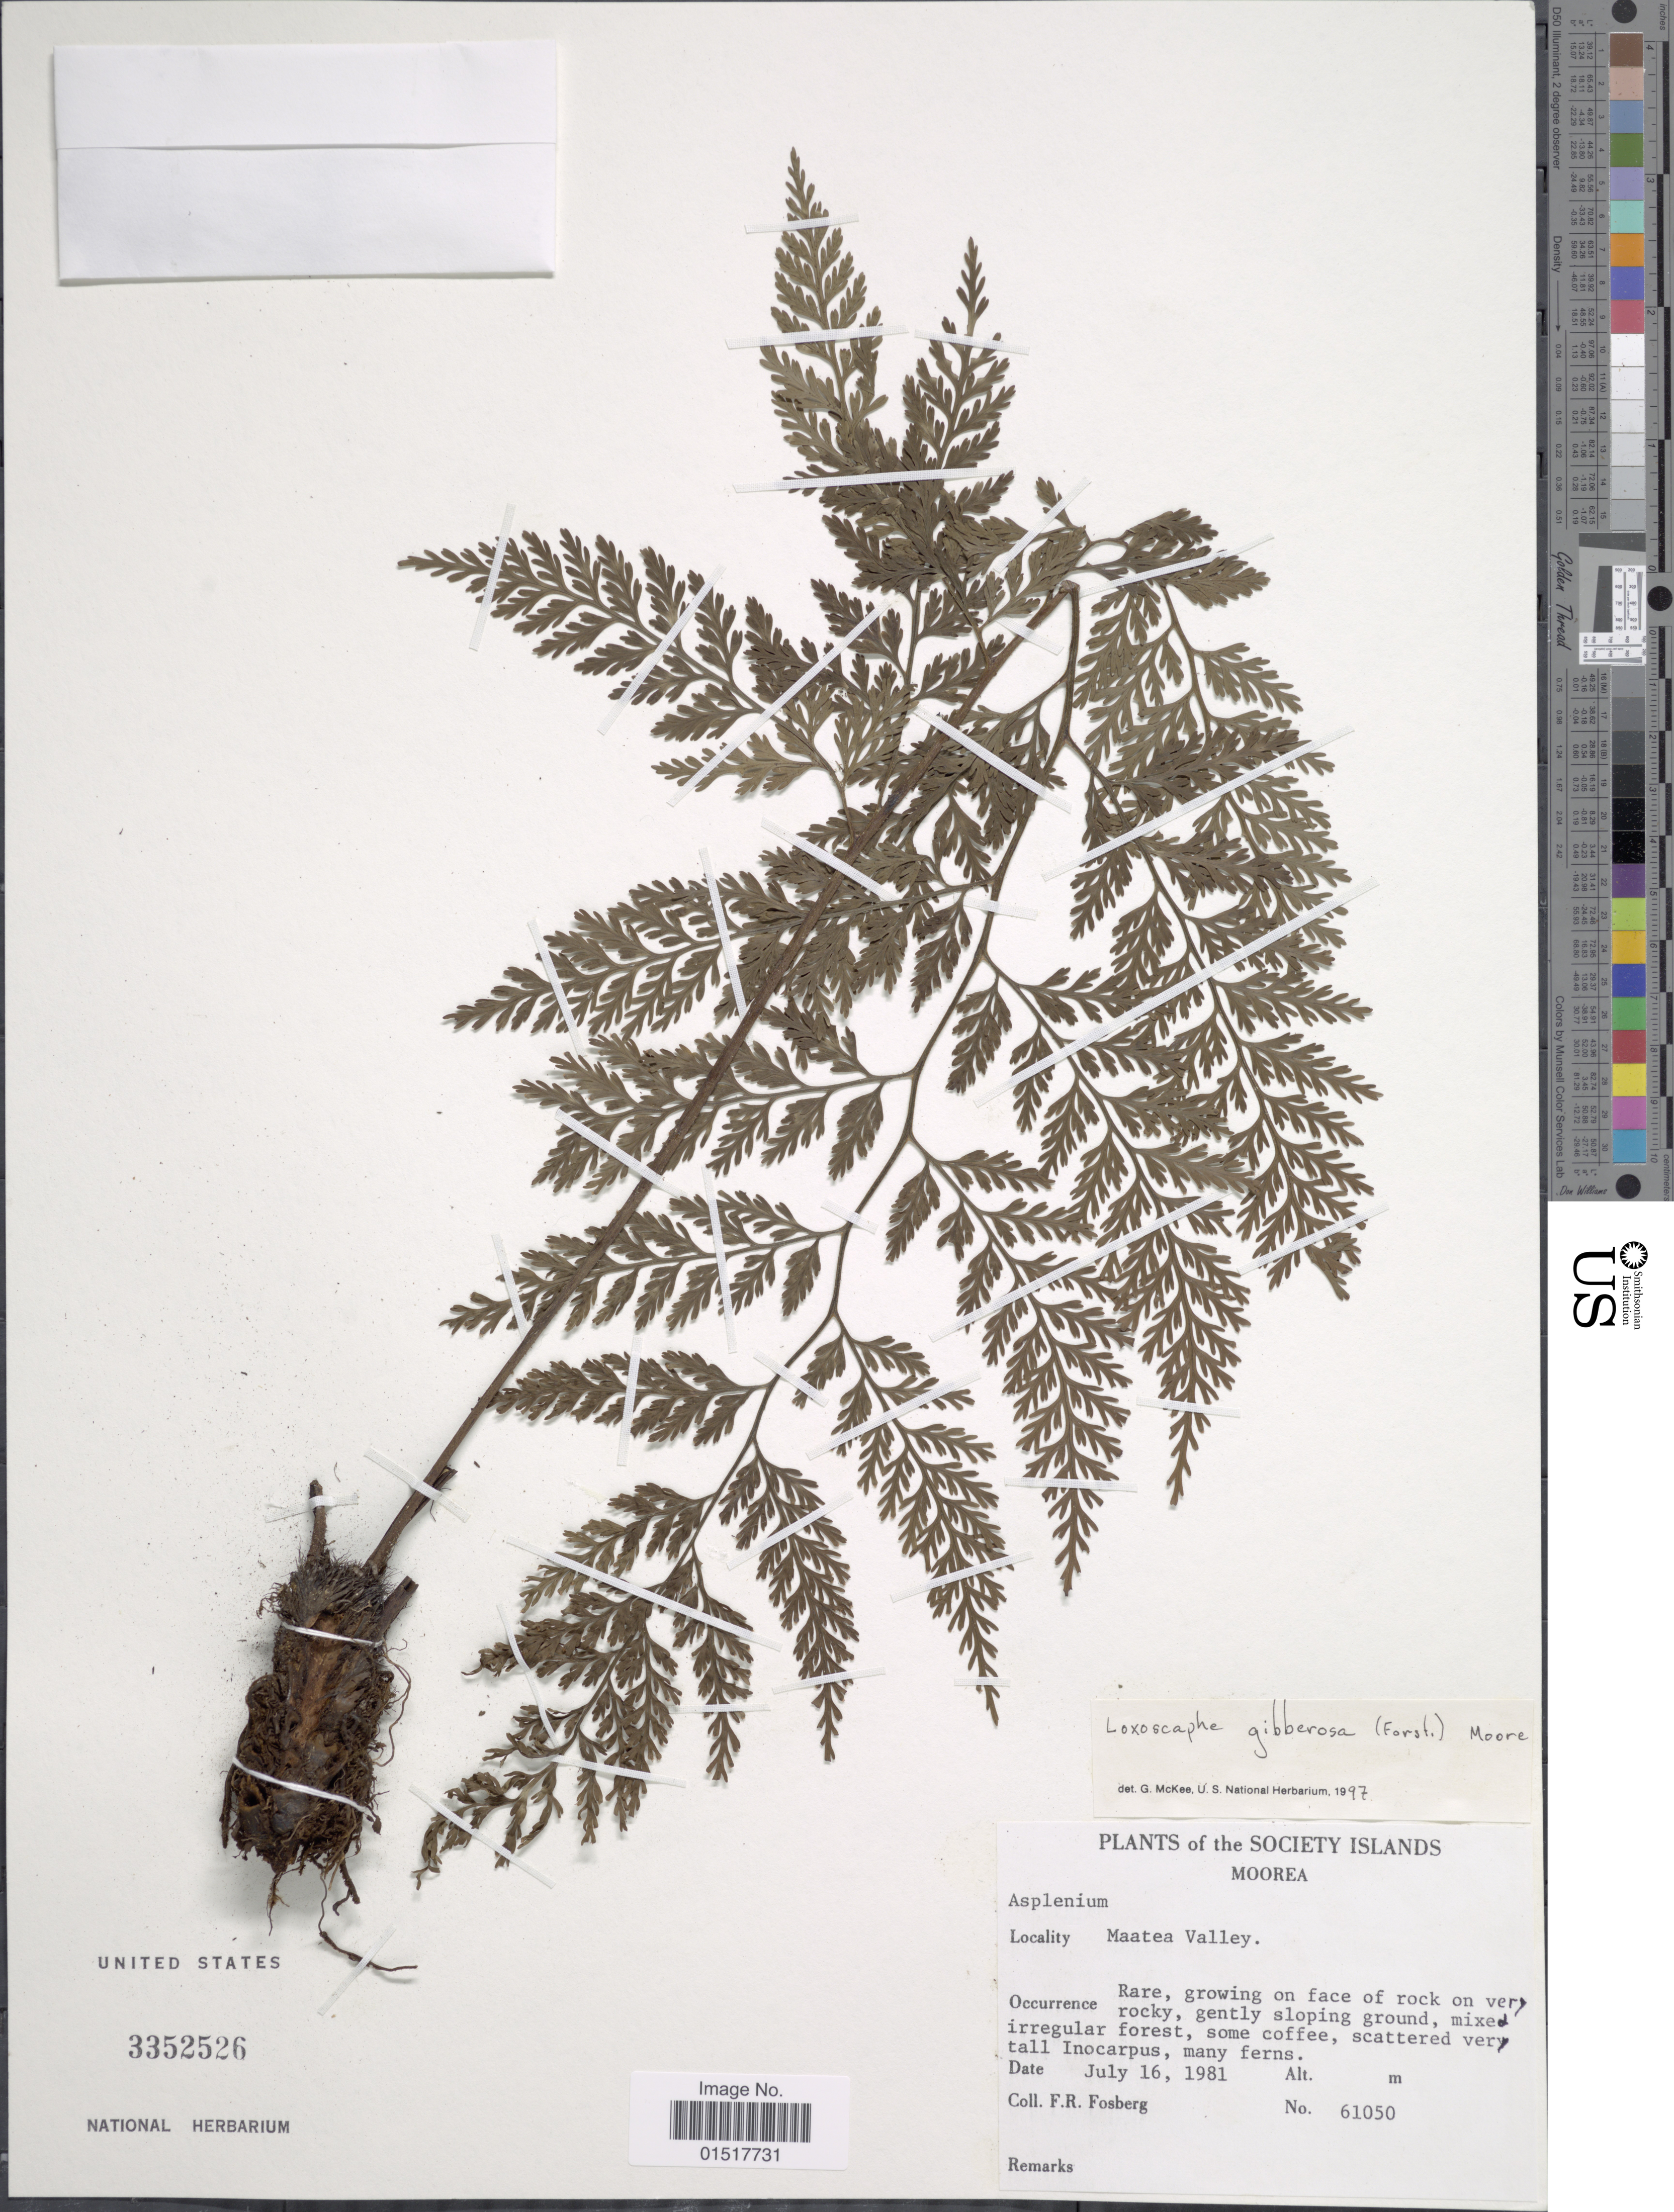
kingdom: Plantae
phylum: Tracheophyta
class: Polypodiopsida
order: Polypodiales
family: Aspleniaceae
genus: Asplenium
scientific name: Asplenium gibberosum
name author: (G. Forst.) Mett.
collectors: F. R. Fosberg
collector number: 61050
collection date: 1981-07-16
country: French Polynesia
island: Moorea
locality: Society Islands. Moorea. Maatea Valley.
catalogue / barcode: US 3352526